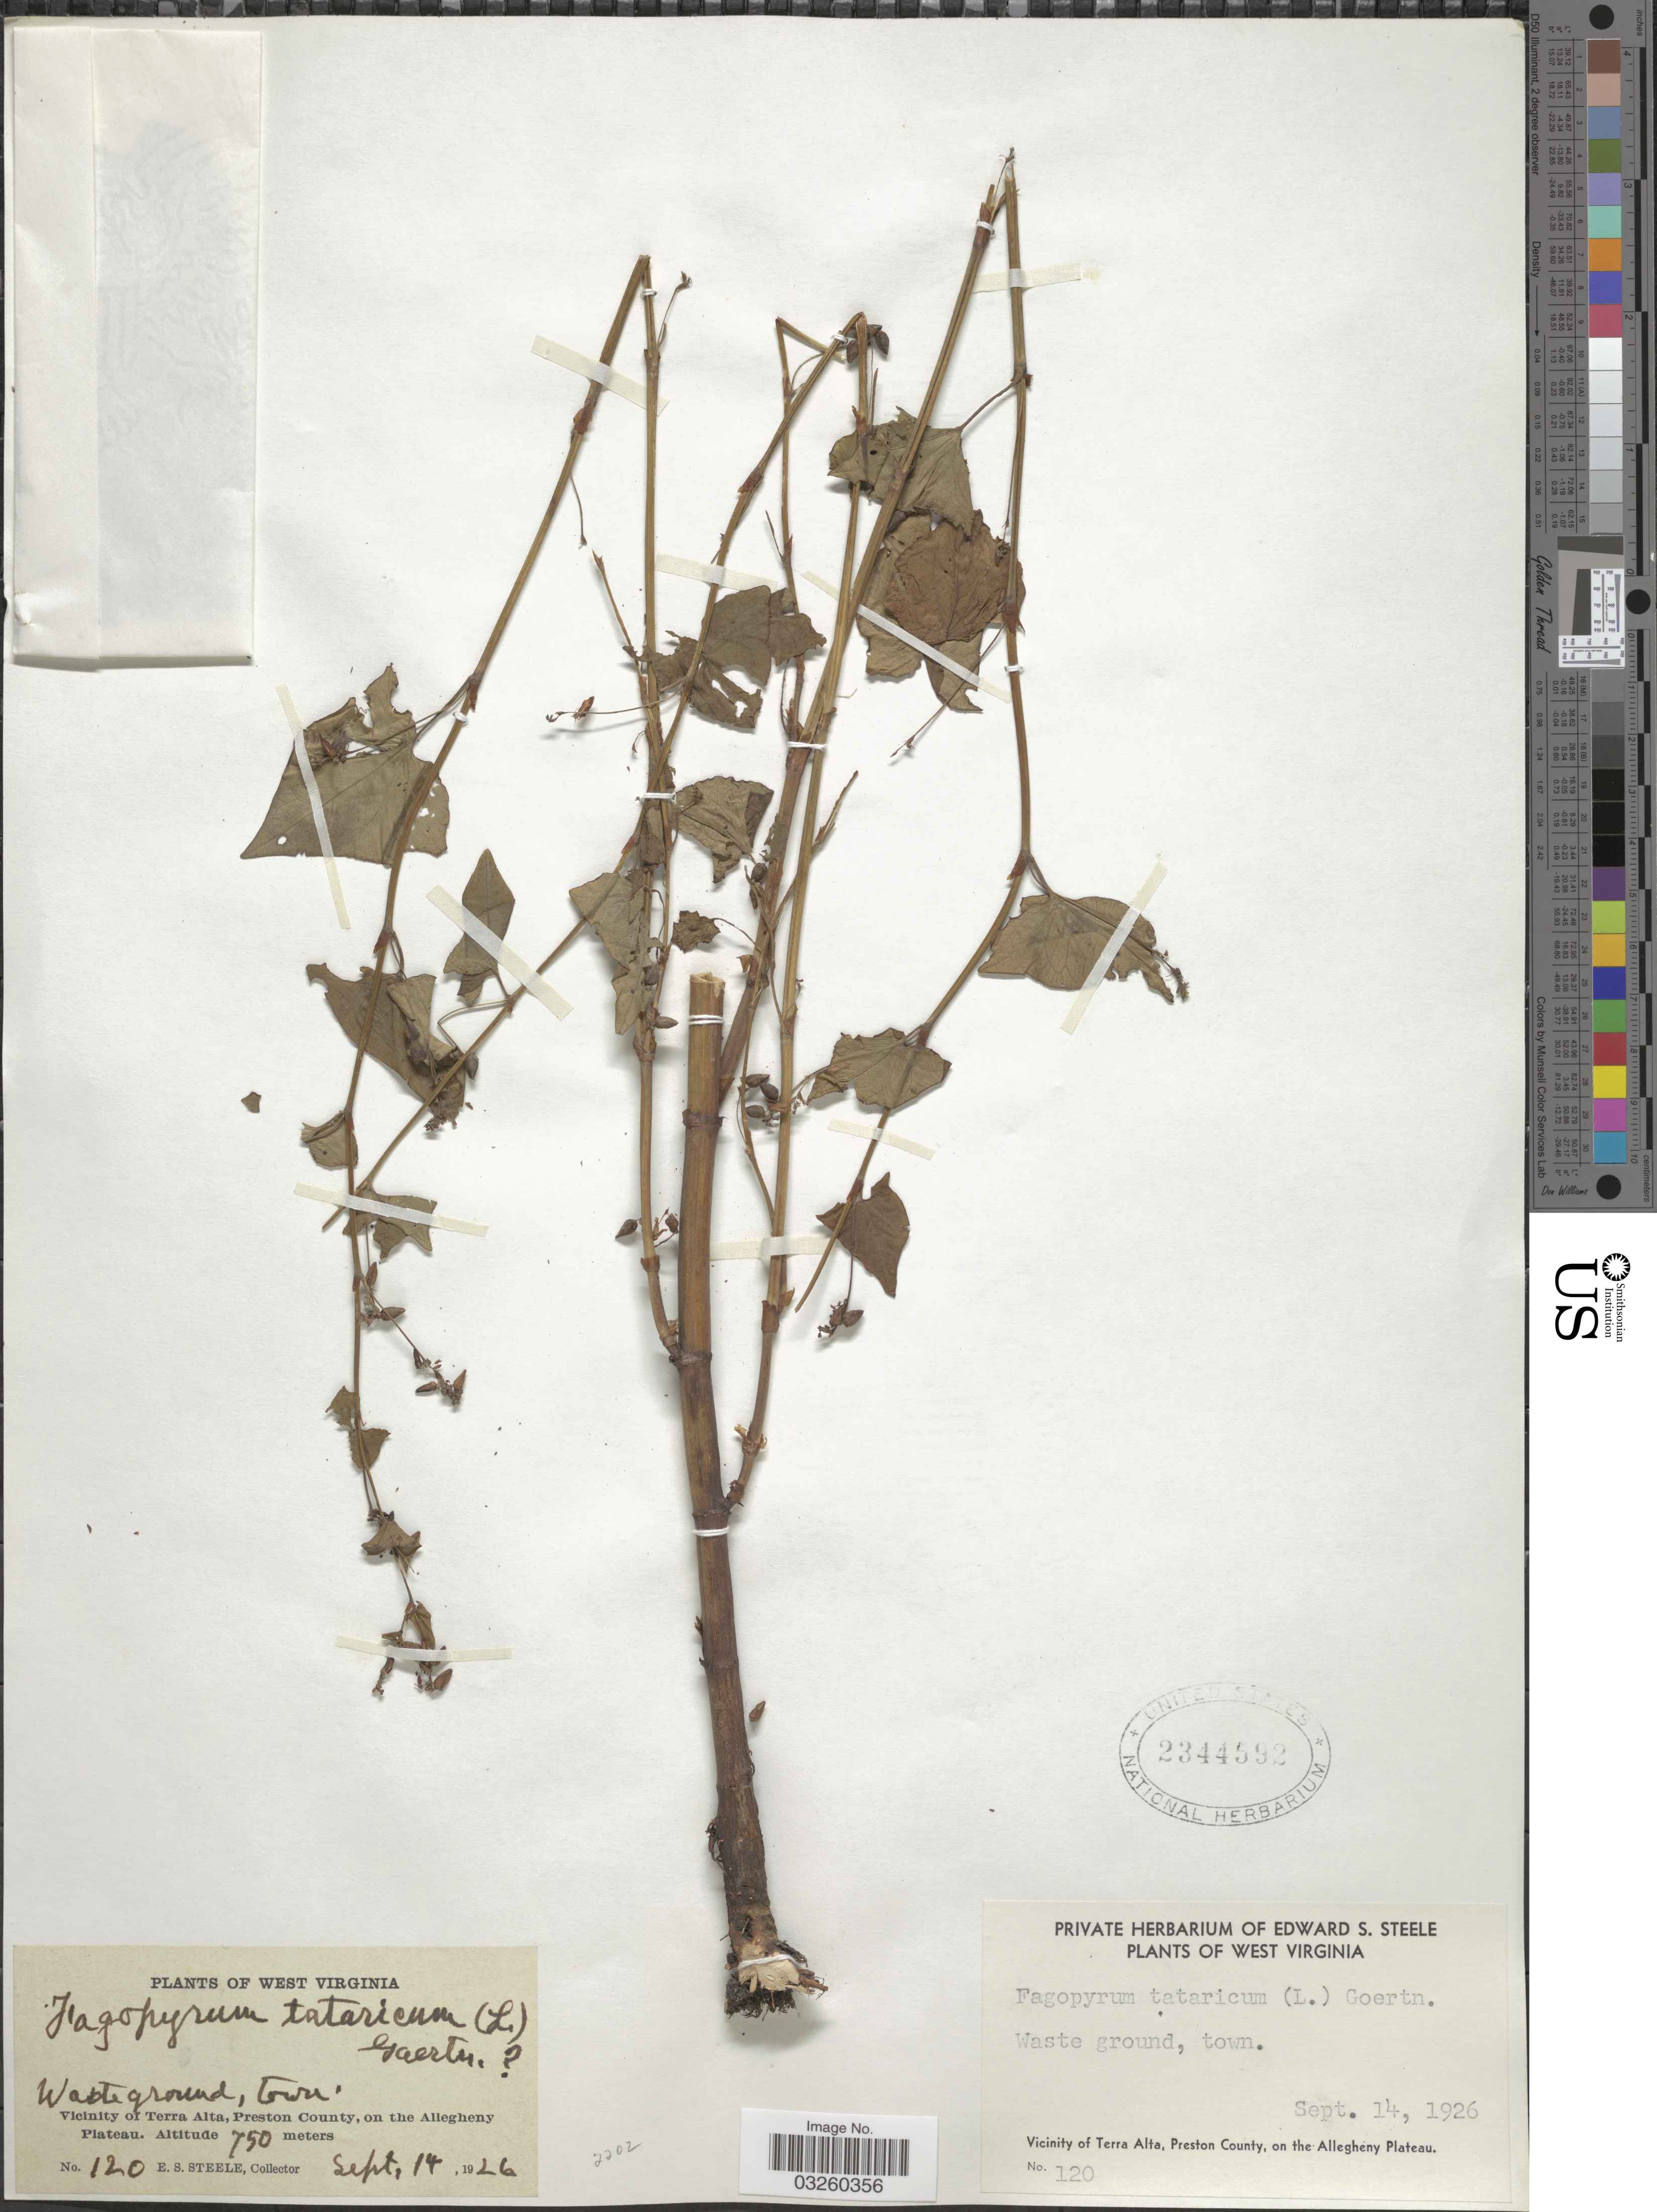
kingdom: Plantae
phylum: Tracheophyta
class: Magnoliopsida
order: Caryophyllales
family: Polygonaceae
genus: Fagopyrum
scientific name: Fagopyrum tataricum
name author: (L.) Gaertn.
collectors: E. Steele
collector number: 120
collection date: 1926-09-14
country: United States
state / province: West Virginia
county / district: Preston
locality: Vicinity of Terra Alta, Preston County, on the Allegheny Plateau.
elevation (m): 750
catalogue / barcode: US 2344592